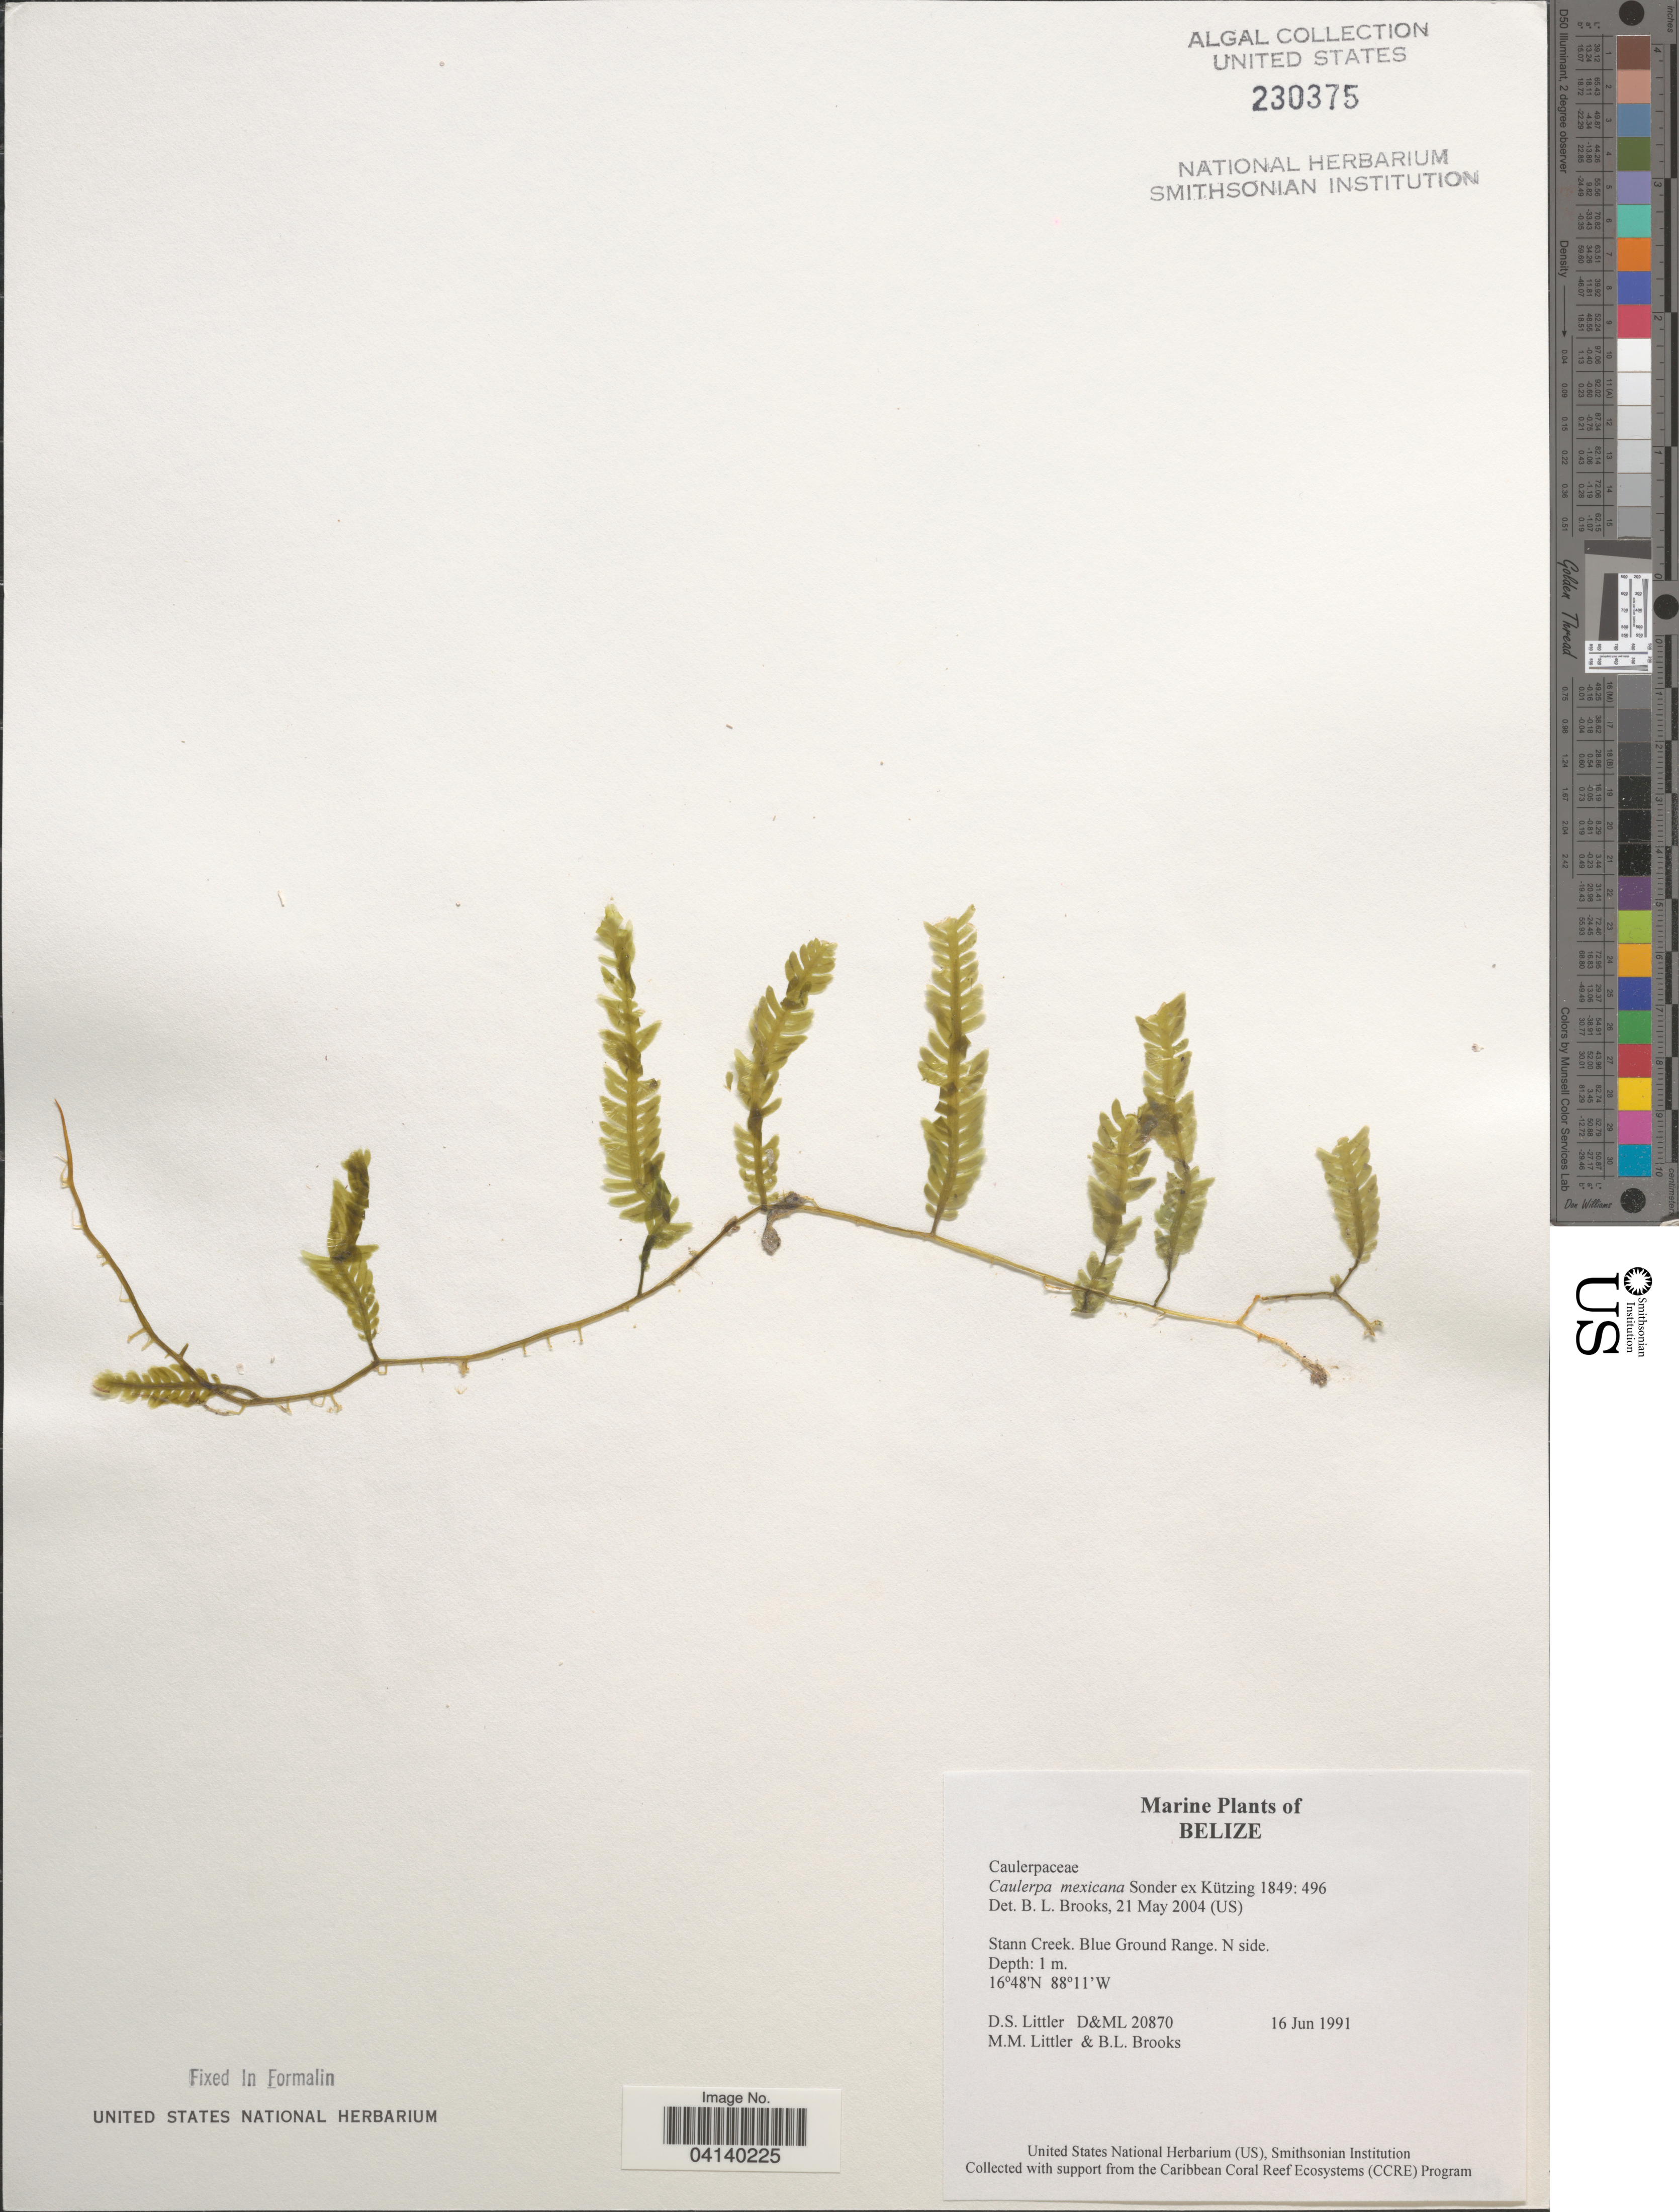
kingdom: Plantae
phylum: Chlorophyta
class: Ulvophyceae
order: Bryopsidales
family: Caulerpaceae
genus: Caulerpa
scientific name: Caulerpa mexicana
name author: Sond. ex Kütz.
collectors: D. S. Littler & B. Brooks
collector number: D&ML20870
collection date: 1991-06-16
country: Belize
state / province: Stann Creek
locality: Blue Ground Range. N side.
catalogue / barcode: US 230375